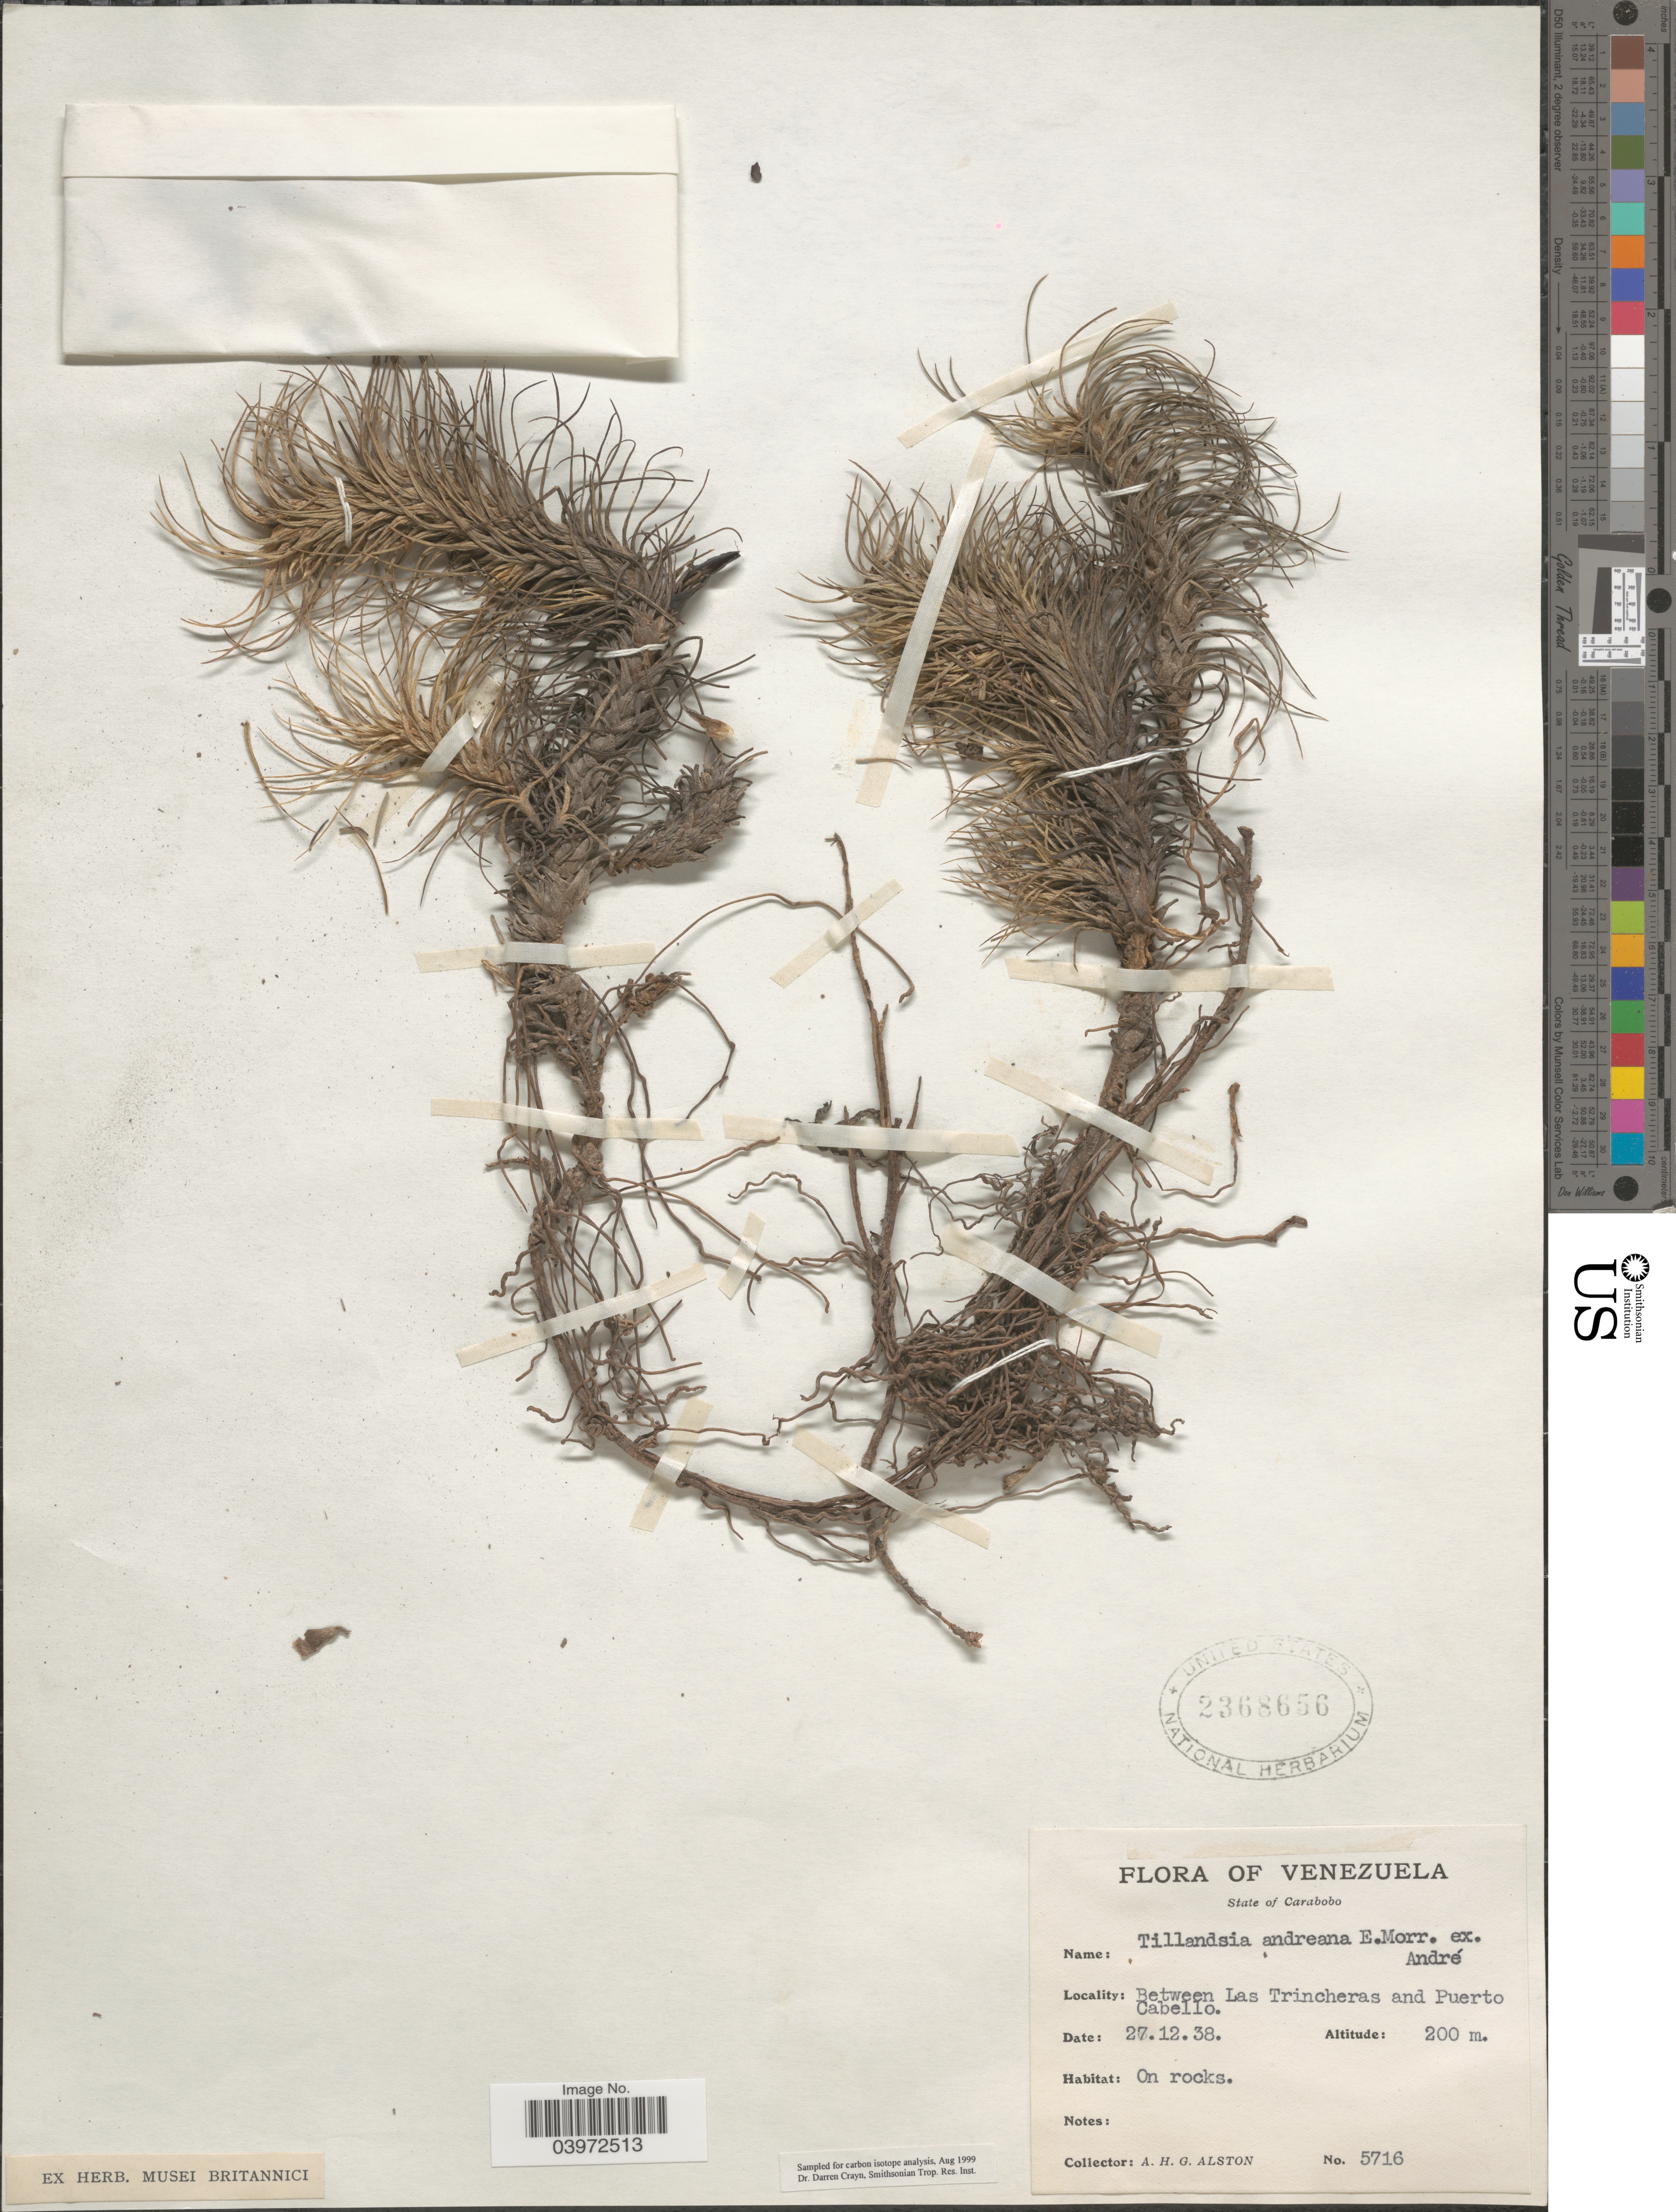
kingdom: Plantae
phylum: Tracheophyta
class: Liliopsida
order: Poales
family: Bromeliaceae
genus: Tillandsia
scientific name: Tillandsia andreana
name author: É. Morren ex André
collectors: A. H. Alston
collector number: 5716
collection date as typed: Transcribed d/m/y: 27/12/38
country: Venezuela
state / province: Carabobo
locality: Between Las Trincheras and Puerto Cabello.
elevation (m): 200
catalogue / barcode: US 2368656